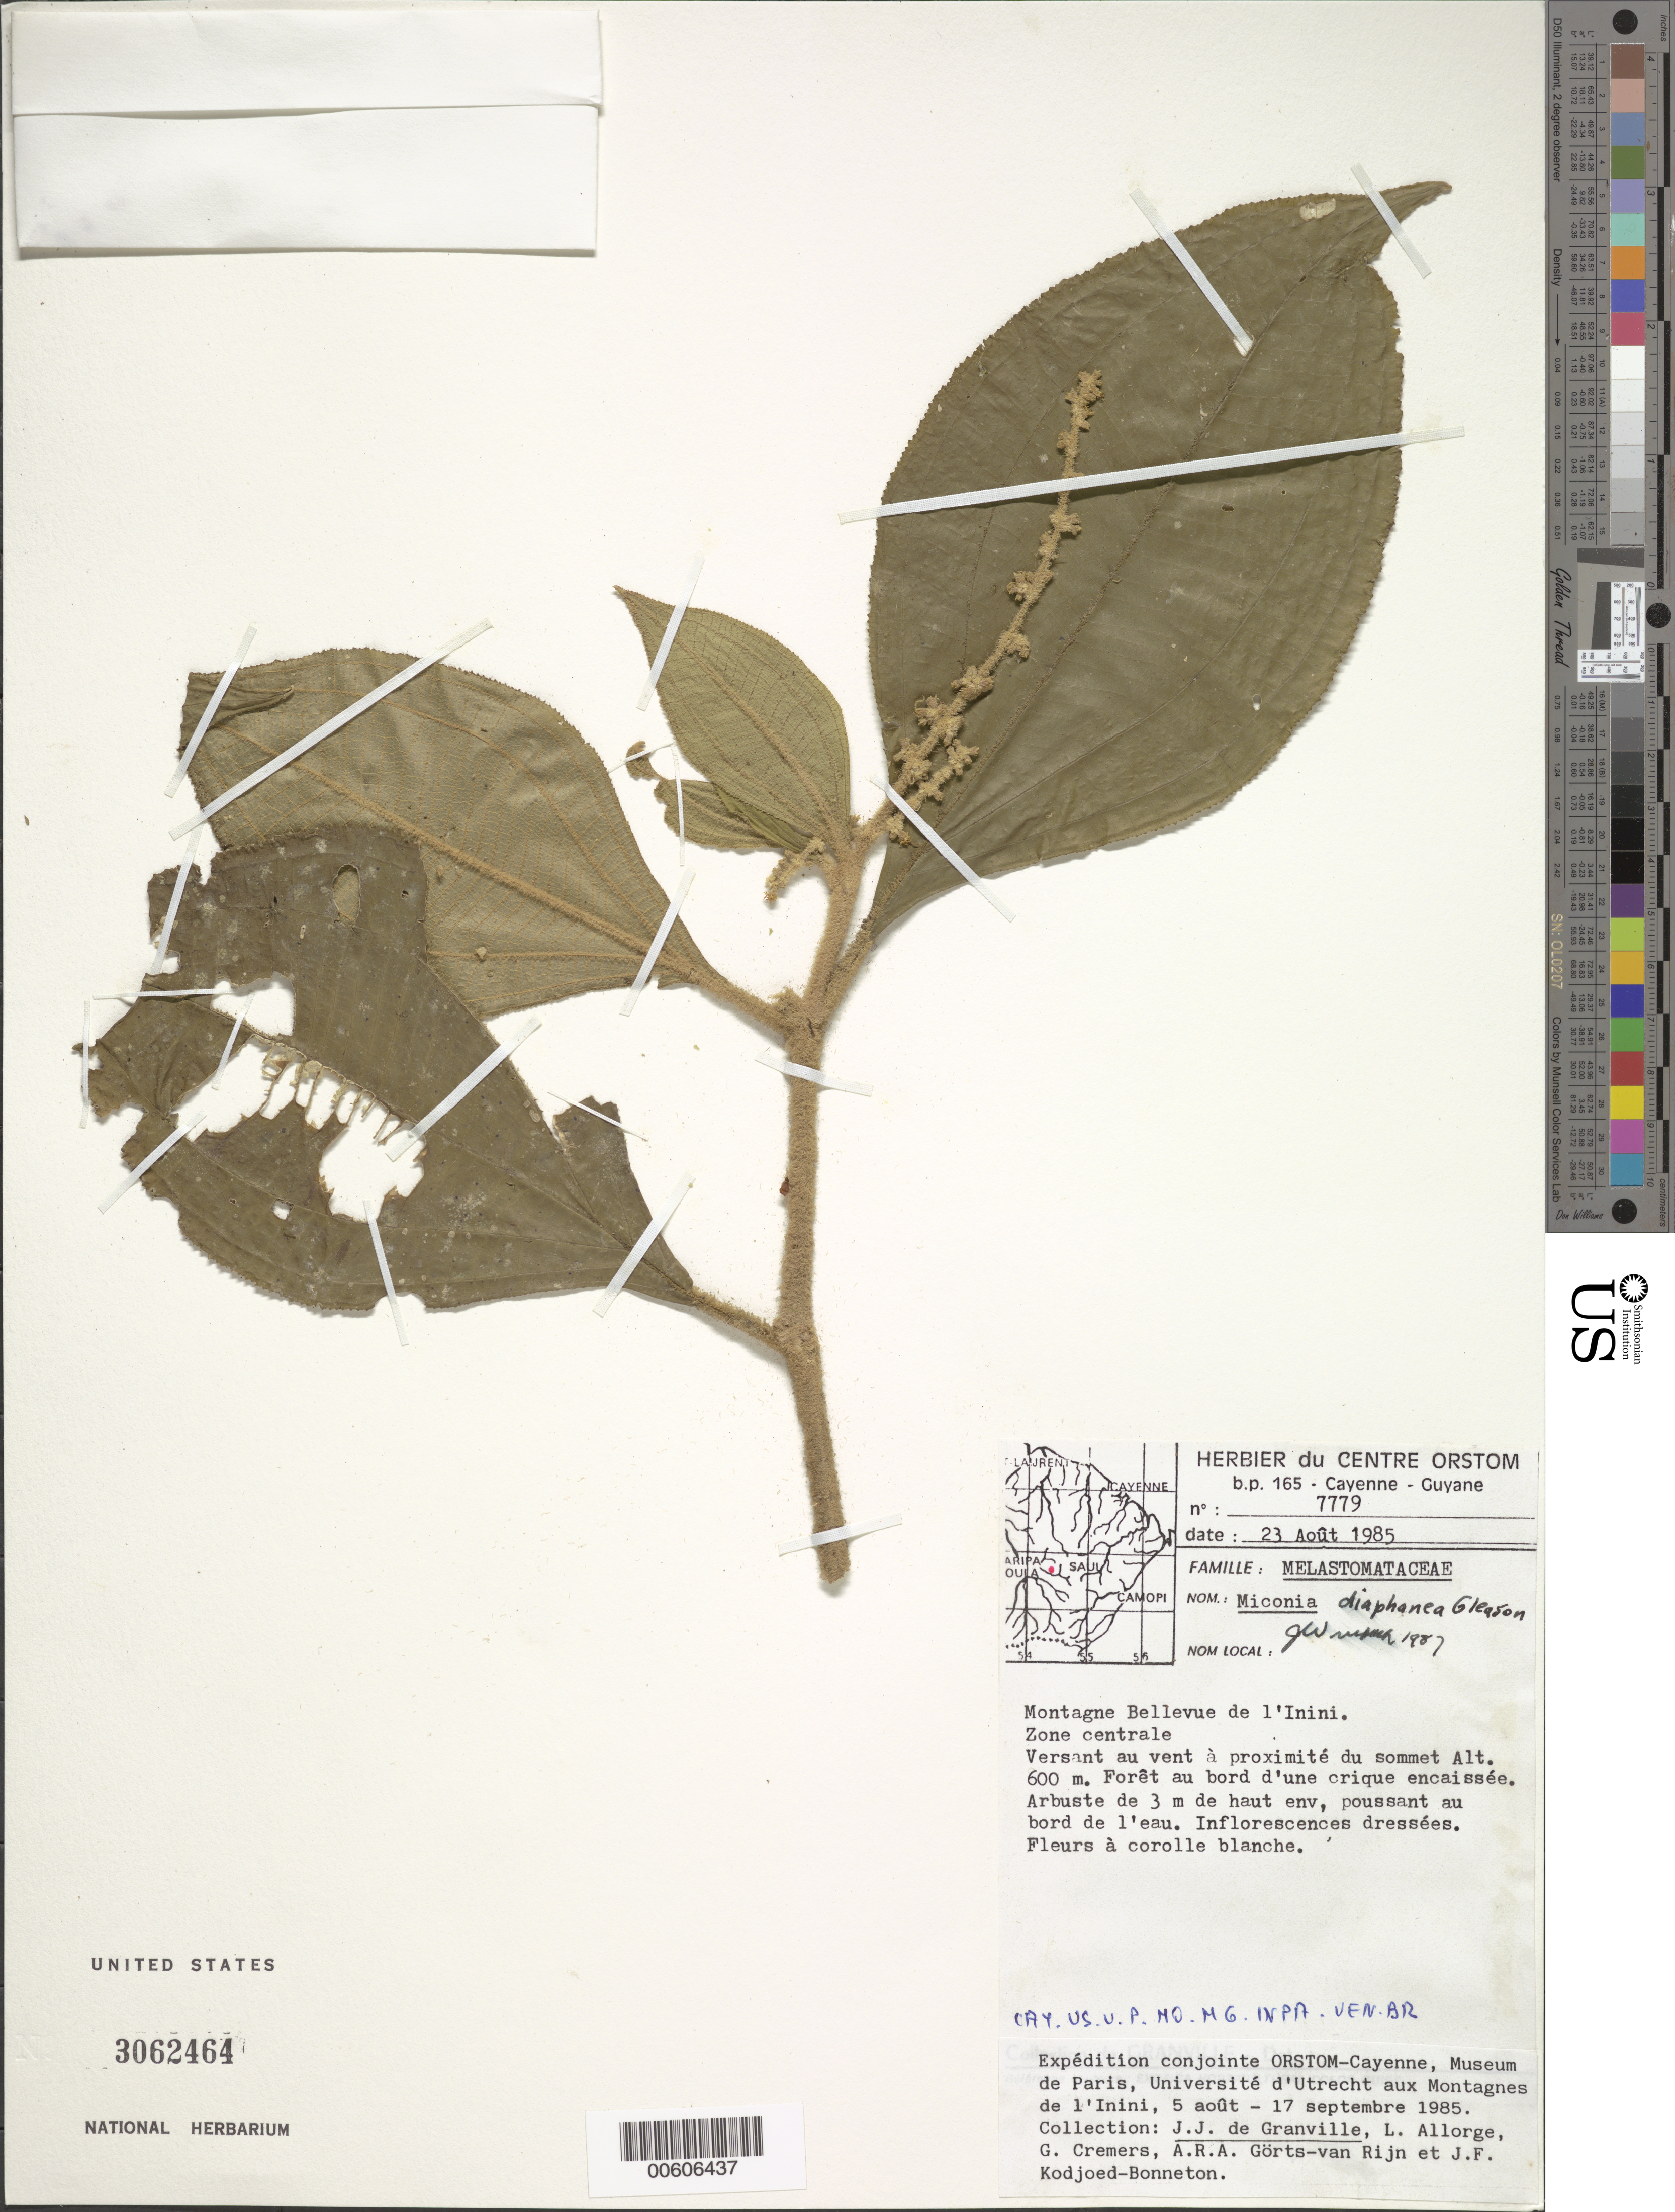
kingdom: Plantae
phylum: Tracheophyta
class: Magnoliopsida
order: Myrtales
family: Melastomataceae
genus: Miconia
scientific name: Miconia diaphanea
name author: Gleason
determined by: Wurdack, John J., (US), US (UNITED STATES)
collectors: J.-J. de Granville, L. Allorge, G. Cremers, A. .R. A. Görts-van Rijn & J. Kodjoed-Bonneton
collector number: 7779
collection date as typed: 23-Aug-85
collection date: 1985-08-23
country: French Guiana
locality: Montagnes Bellevue de l'Inini, zone centrale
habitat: Versant au vent a proximite du sommet. Foret au bord d'une crique encaissee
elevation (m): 600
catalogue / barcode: US 3062464